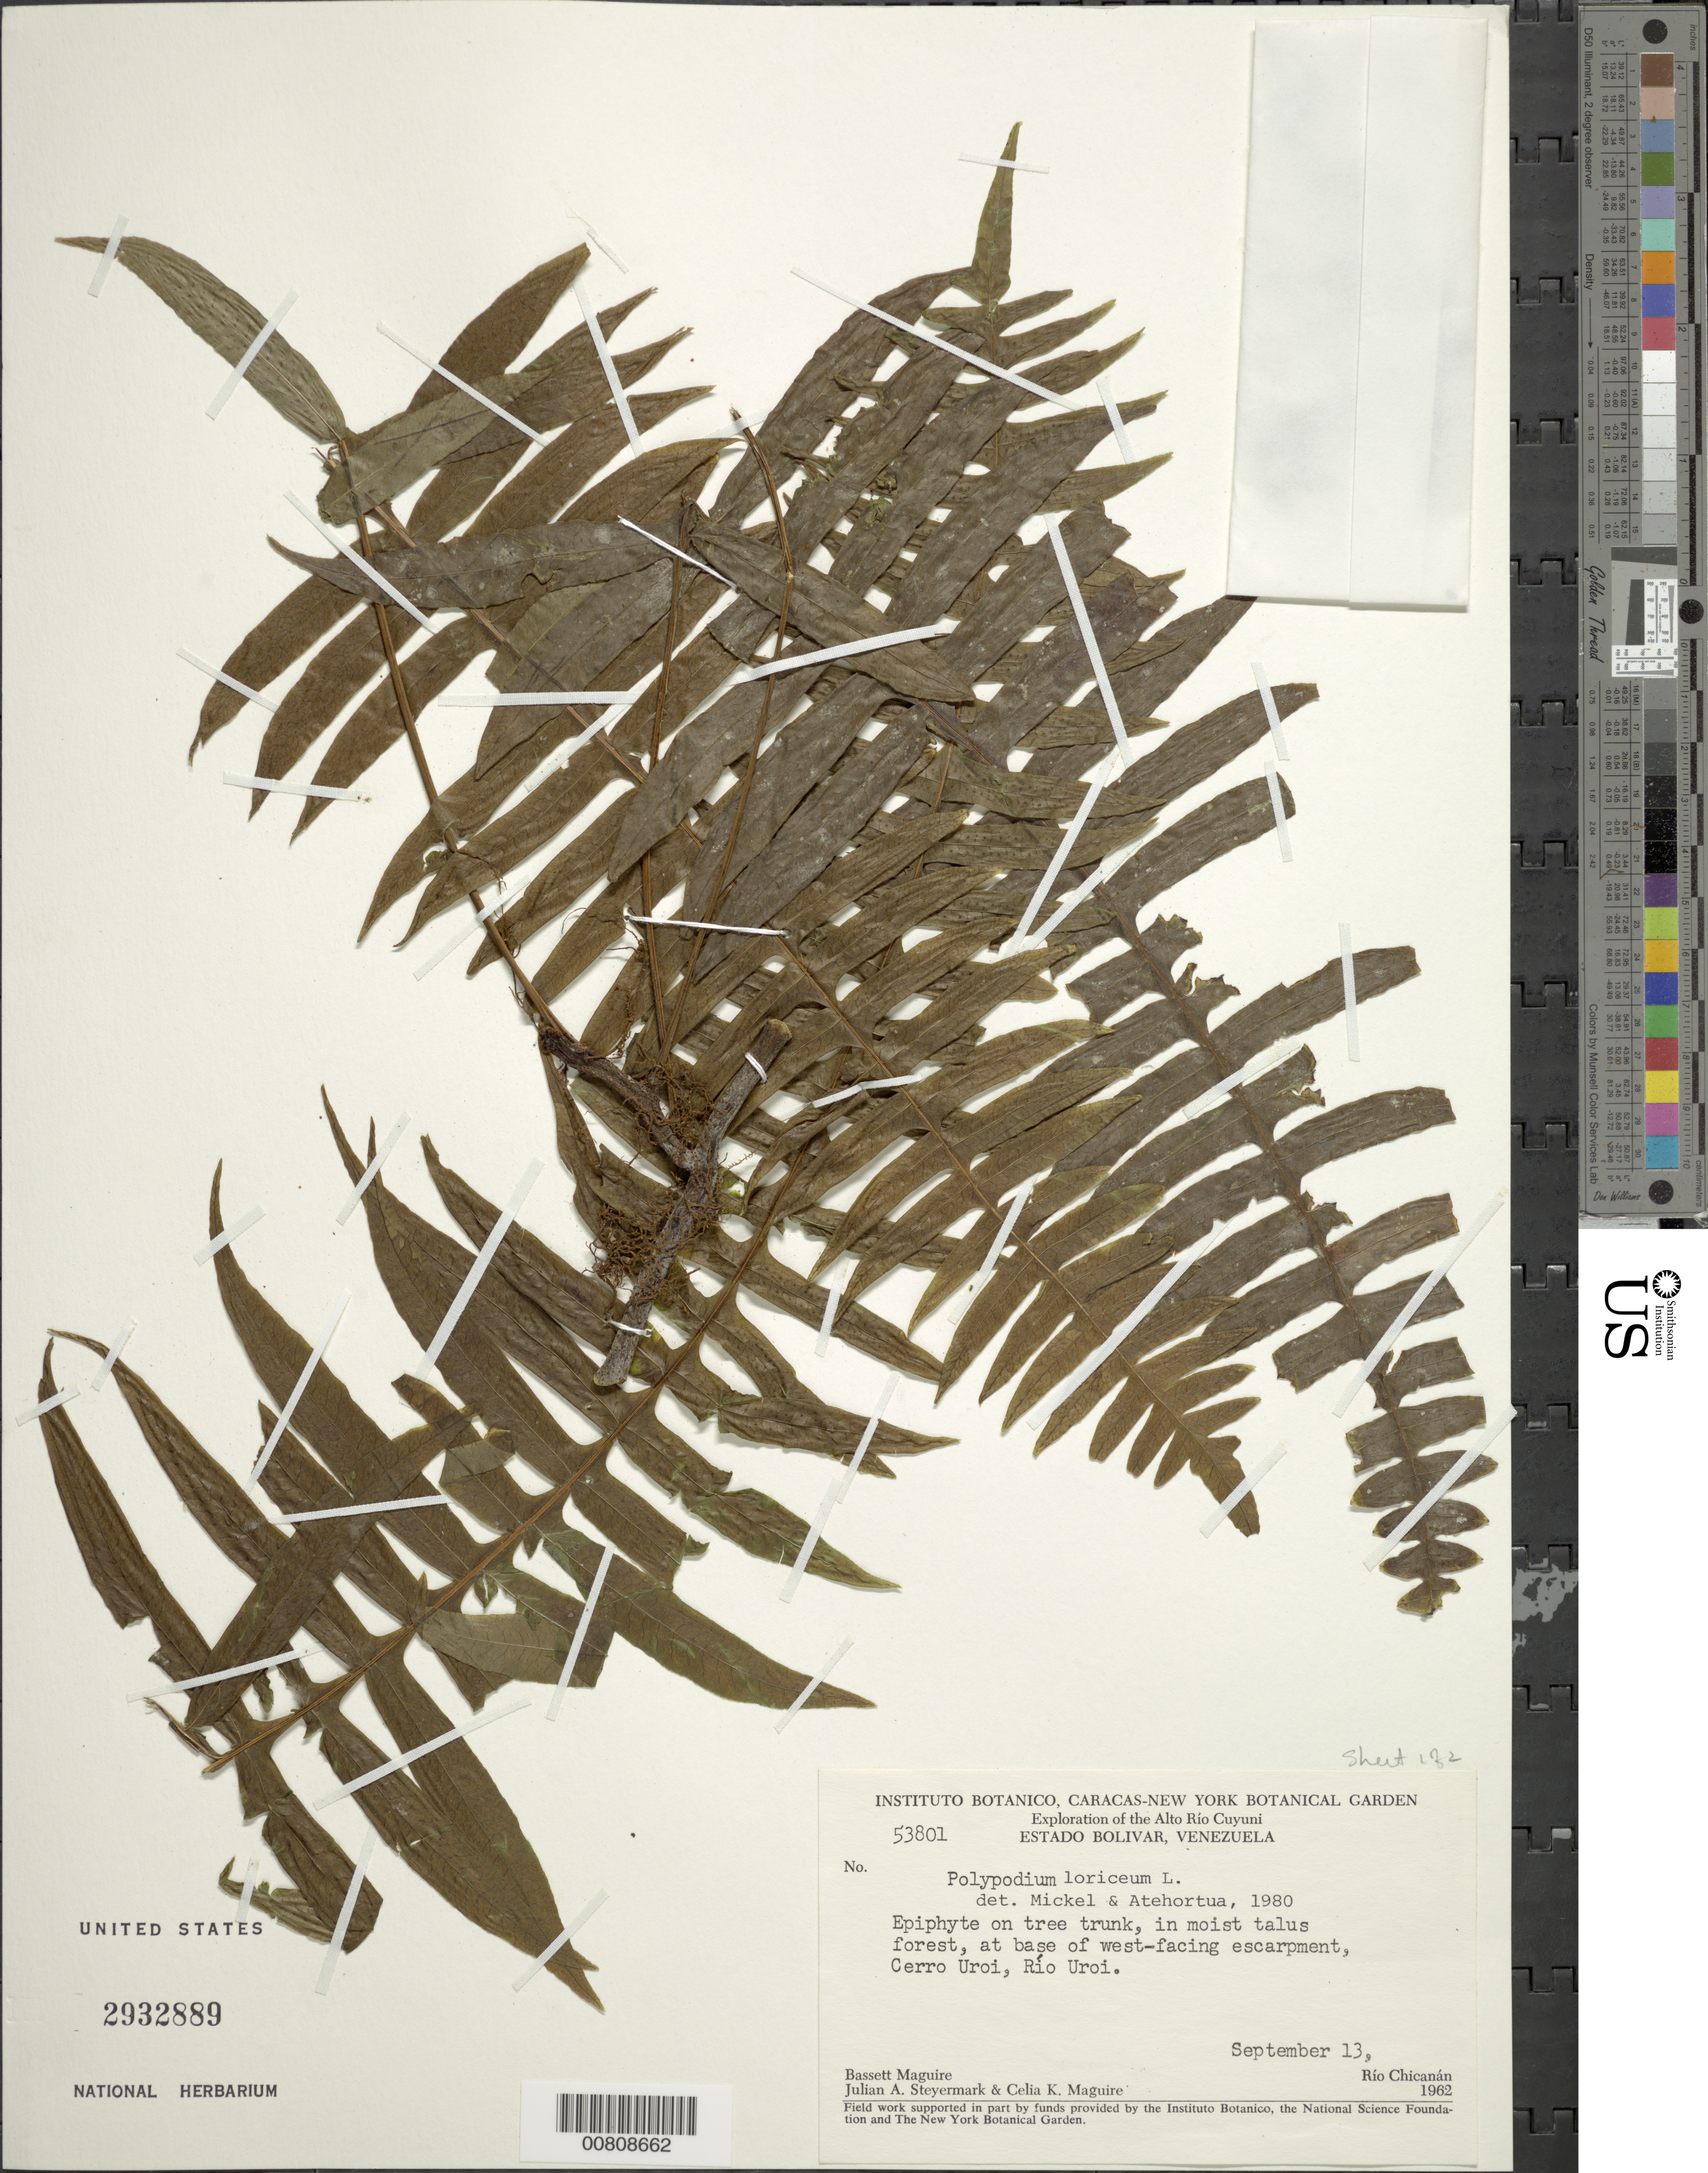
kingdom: Plantae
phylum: Tracheophyta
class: Polypodiopsida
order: Polypodiales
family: Polypodiaceae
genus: Serpocaulon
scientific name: Serpocaulon loriceum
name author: (L.) A.R. Sm.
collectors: B. Maguire, J. Steyermark & C. K. Maguire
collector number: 53801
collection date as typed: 13-Sep-62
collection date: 1962-09-13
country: Venezuela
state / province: Bolívar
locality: Alto Río Cuyuni, Cerro Uroi, base of west-facing escarpment of Cerro Uroi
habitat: On tree trunk, in moist talus forest at base of W-facing escarpment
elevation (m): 700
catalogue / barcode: US 2932889